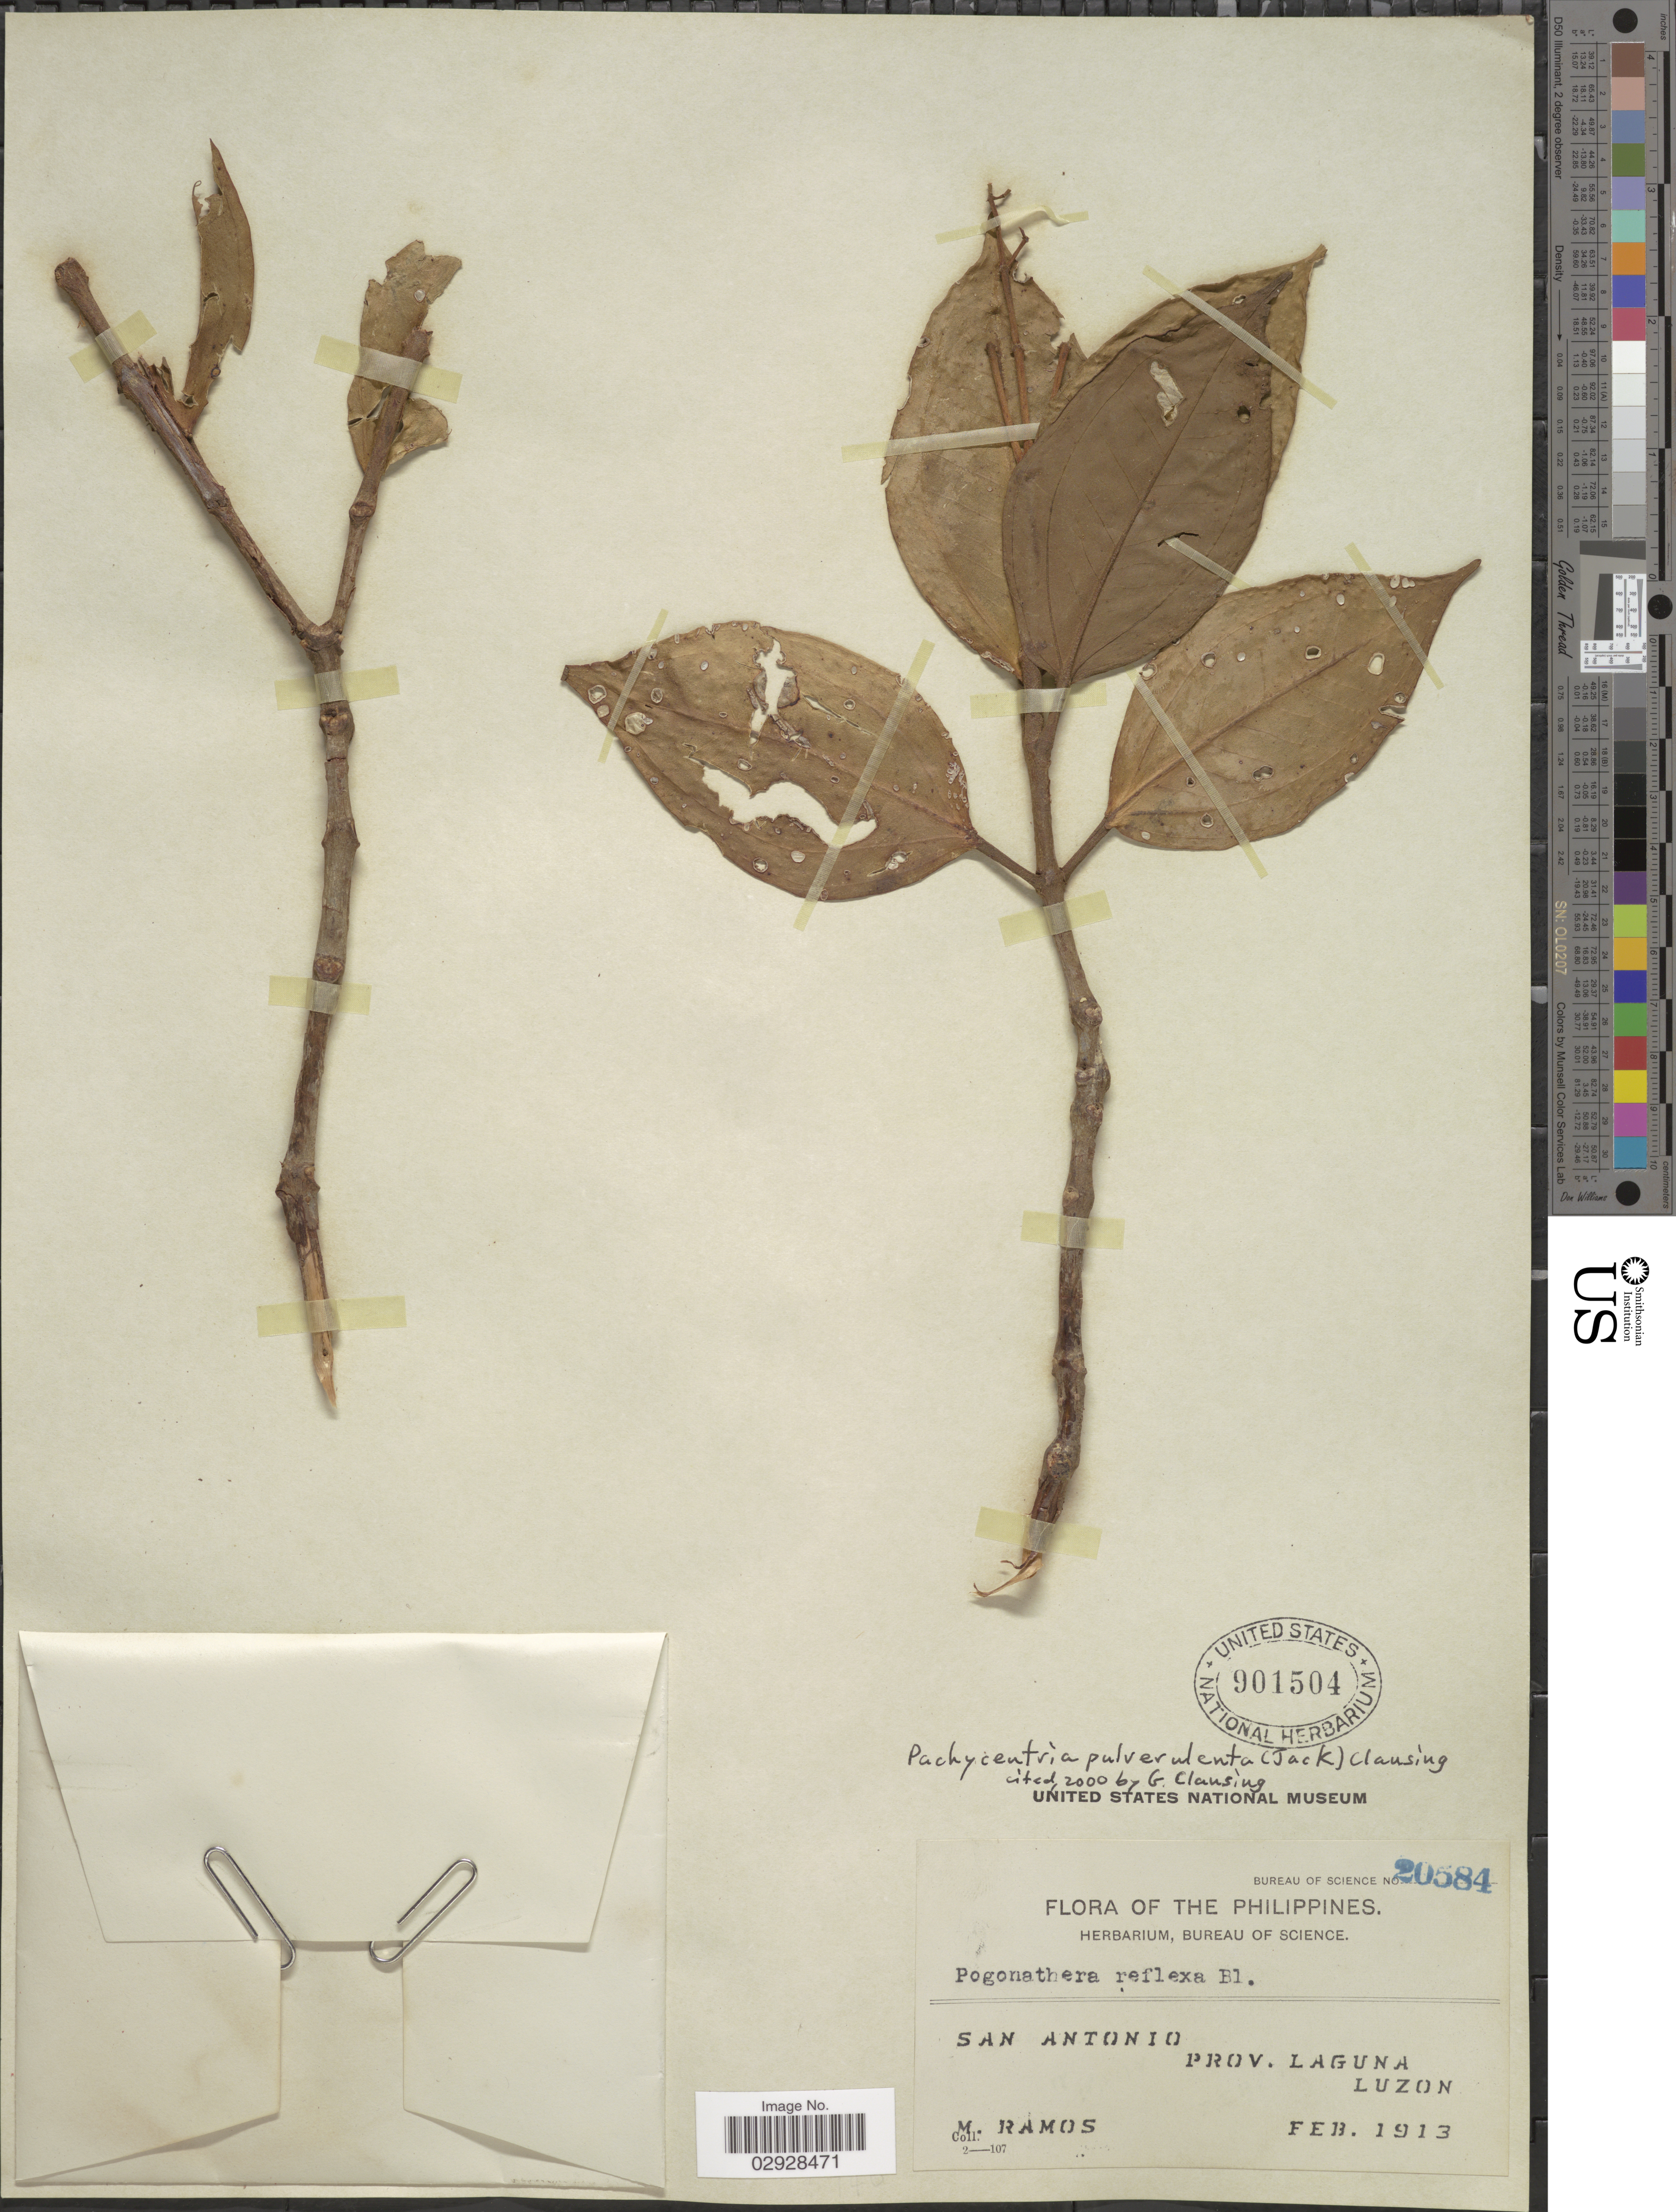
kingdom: Plantae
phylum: Tracheophyta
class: Magnoliopsida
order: Myrtales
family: Melastomataceae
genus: Pachycentria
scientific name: Pachycentria pulverulenta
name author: (Jack) Clausing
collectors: M. Ramos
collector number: Bureau of Science 20584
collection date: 1913-02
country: Philippines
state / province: Calabarzon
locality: San Antonio, prov. Laguna, Luzon.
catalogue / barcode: US 901504